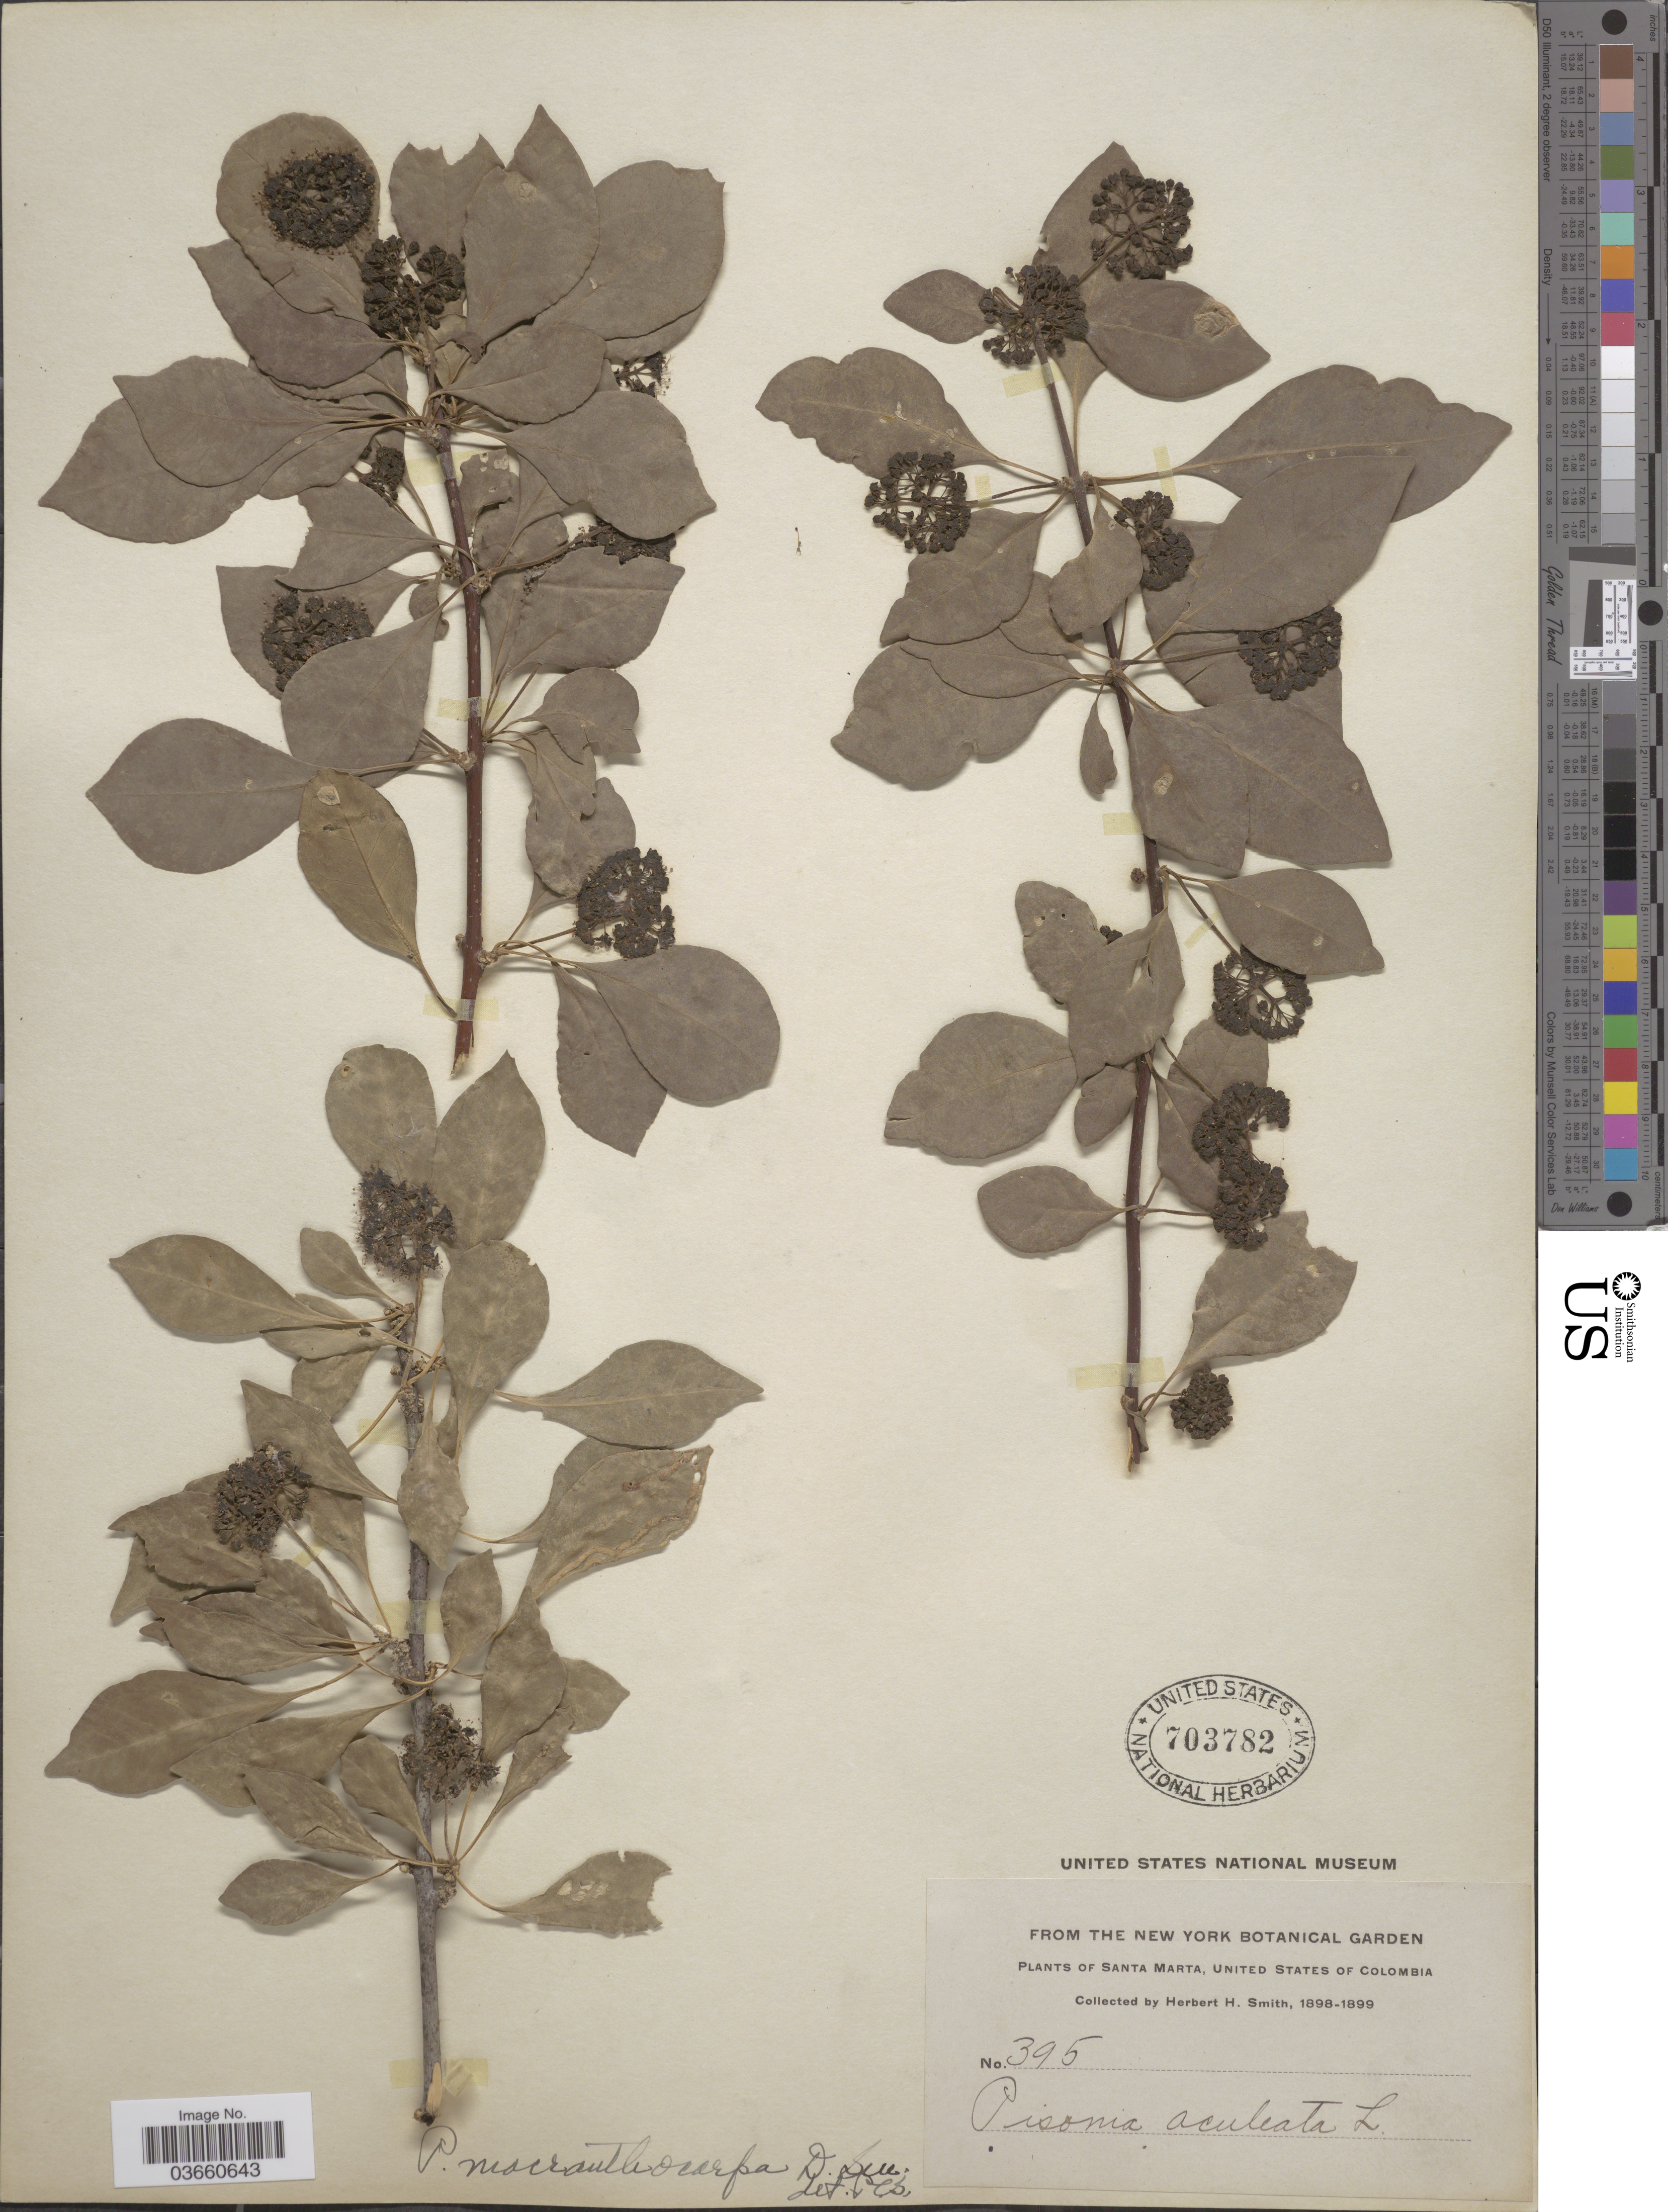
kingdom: Plantae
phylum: Tracheophyta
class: Magnoliopsida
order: Caryophyllales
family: Nyctaginaceae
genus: Pisonia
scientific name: Pisonia macranthocarpa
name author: (Donn. Sm.) Donn. Sm.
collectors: Herbert H. Smith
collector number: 395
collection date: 1898/1899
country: Colombia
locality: Santa Marta, United States of Colombia.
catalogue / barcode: US 703782